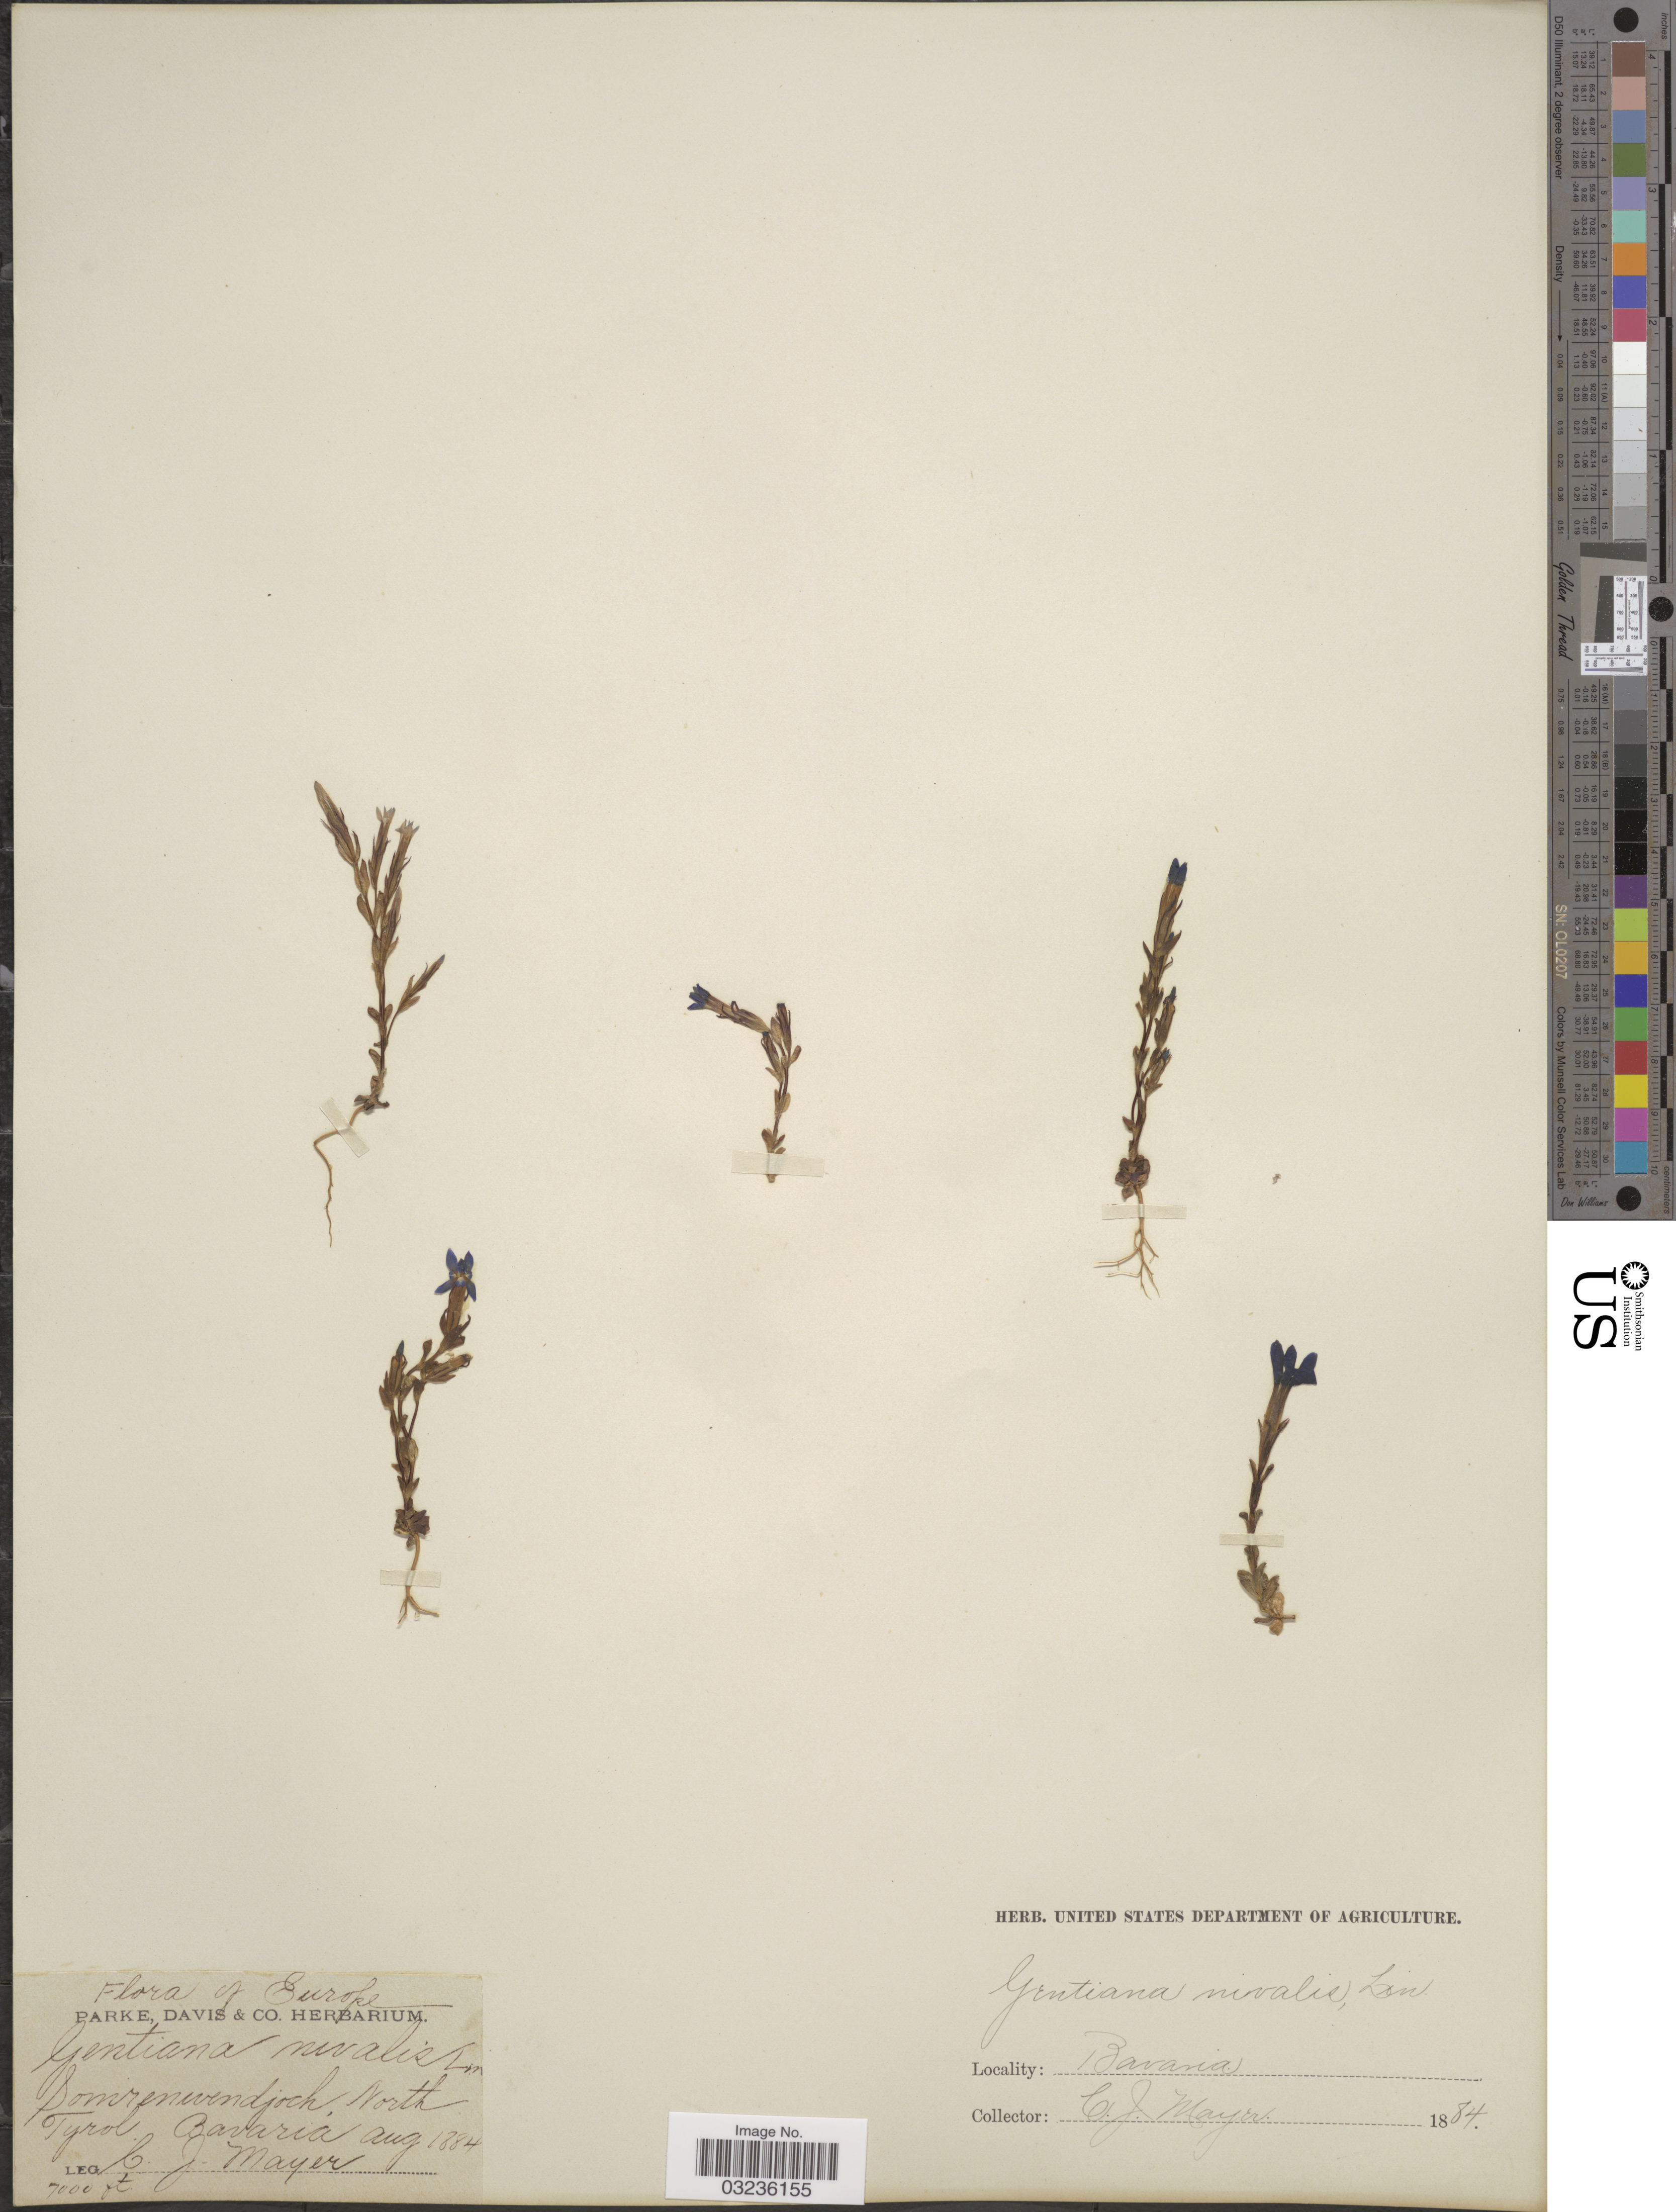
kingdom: Plantae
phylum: Tracheophyta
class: Magnoliopsida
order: Gentianales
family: Gentianaceae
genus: Gentiana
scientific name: Gentiana nivalis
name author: L.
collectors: C. Mayer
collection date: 1884-08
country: Austria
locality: Somrenwendjoch [Sonnenwendjoch], North Tyrol, Bavaria.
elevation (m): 2134